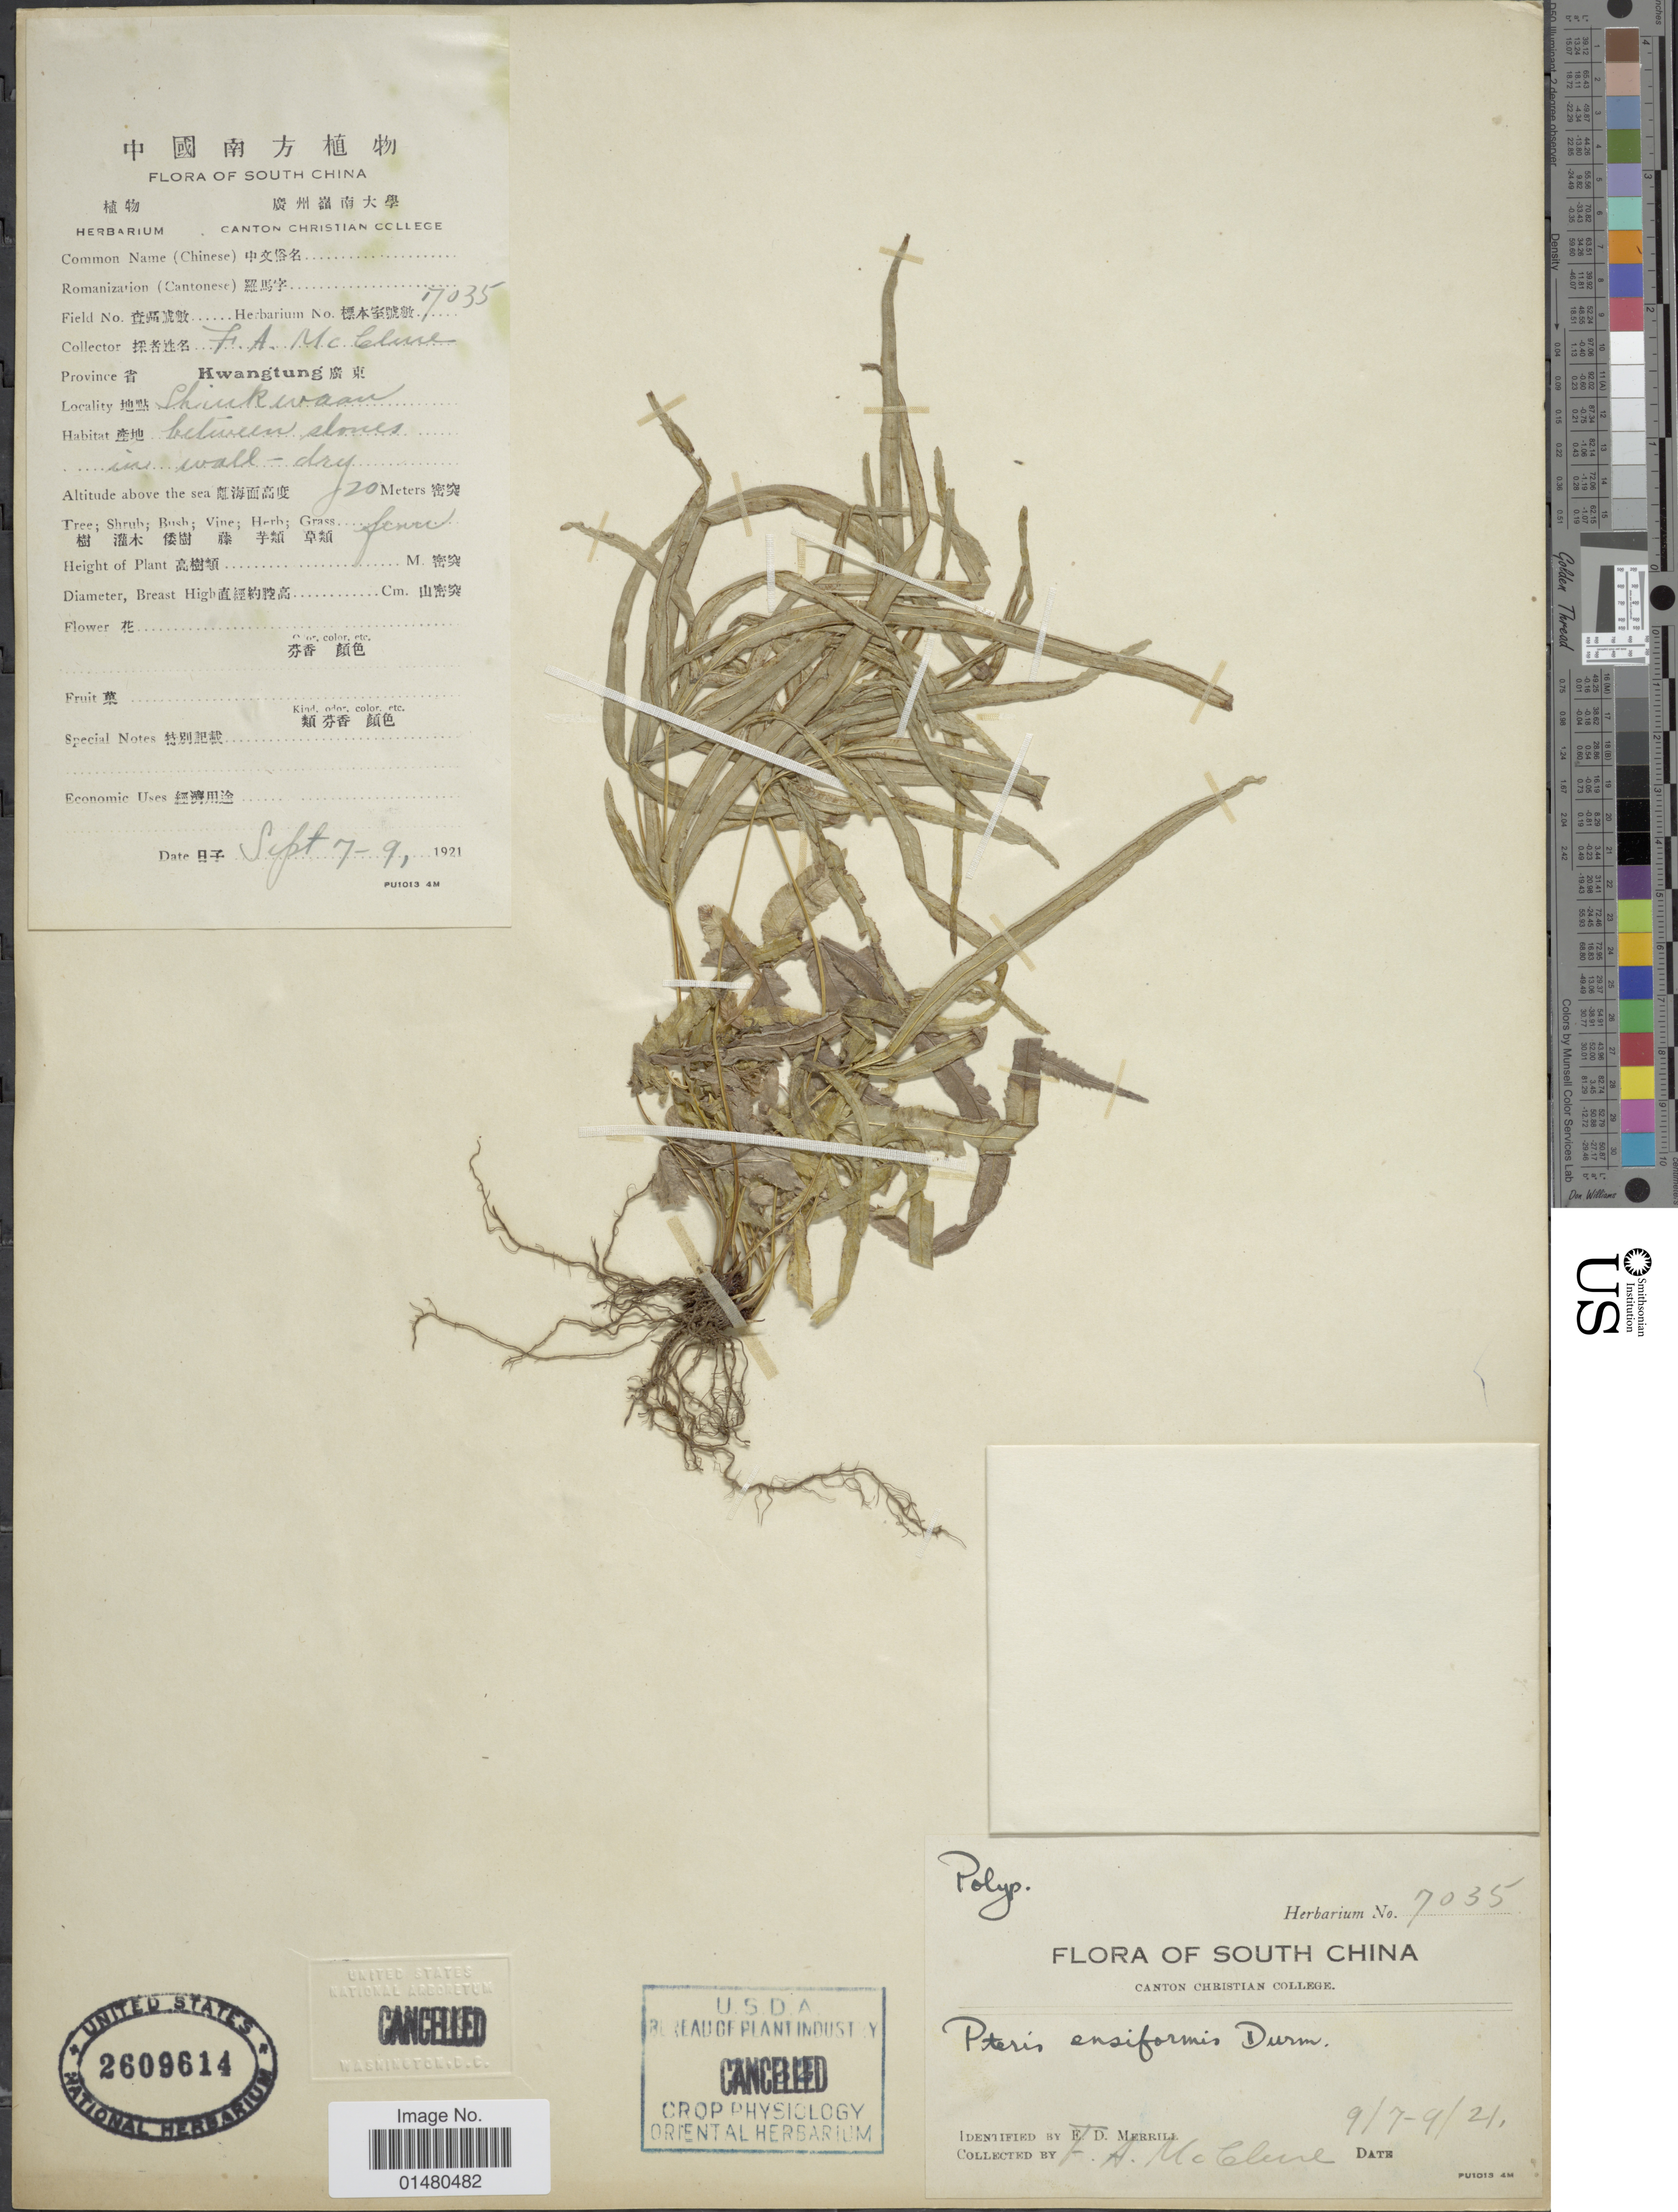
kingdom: Plantae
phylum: Tracheophyta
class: Polypodiopsida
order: Polypodiales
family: Pteridaceae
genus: Pteris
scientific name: Pteris ensiformis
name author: Burm. f.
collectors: F. A. McClure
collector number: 17035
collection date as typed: Transcribed d/m/y: 7/9/21 to 9/9/21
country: China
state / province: Guangdong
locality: South China, Kwangtung, Shiukwaan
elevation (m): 20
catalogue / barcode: US 2609614